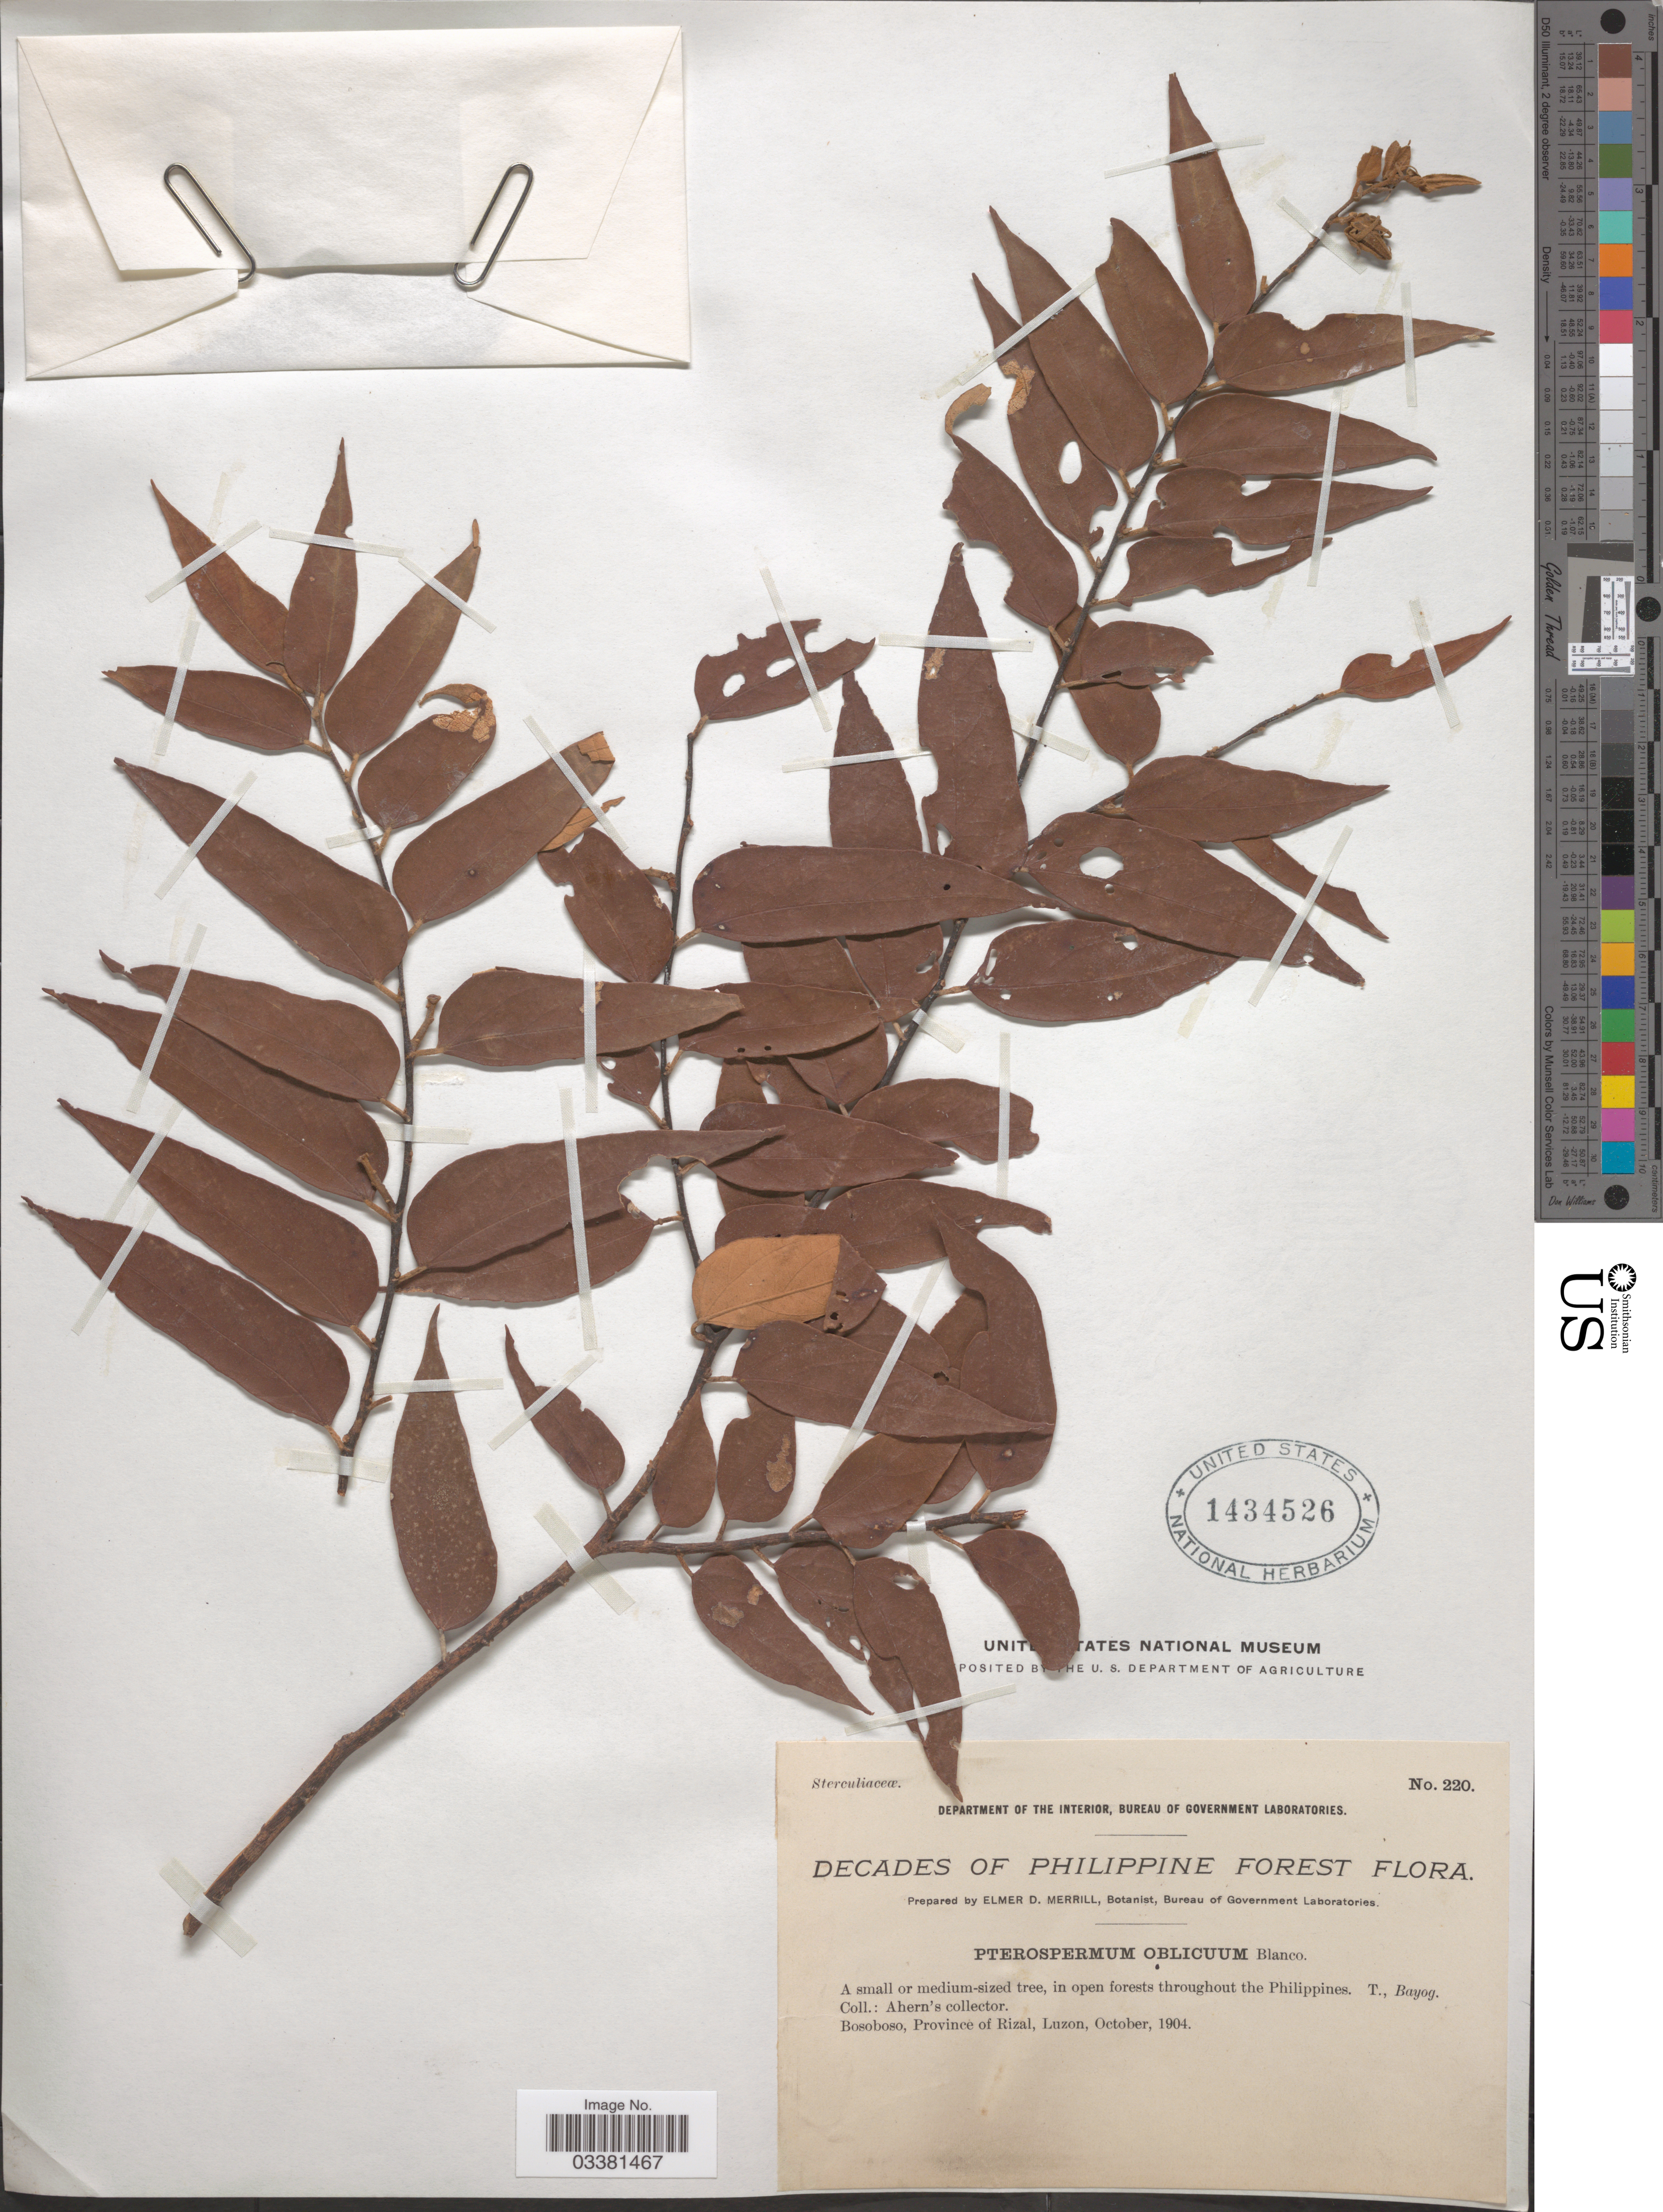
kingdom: Plantae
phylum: Tracheophyta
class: Magnoliopsida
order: Malvales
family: Malvaceae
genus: Pterospermum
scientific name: Pterospermum obliquum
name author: Blanco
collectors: Ahern's collector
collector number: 220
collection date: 1904-10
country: Philippines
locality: Bosoboso, Province of Rizal, Luzon.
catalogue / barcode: US 1434526